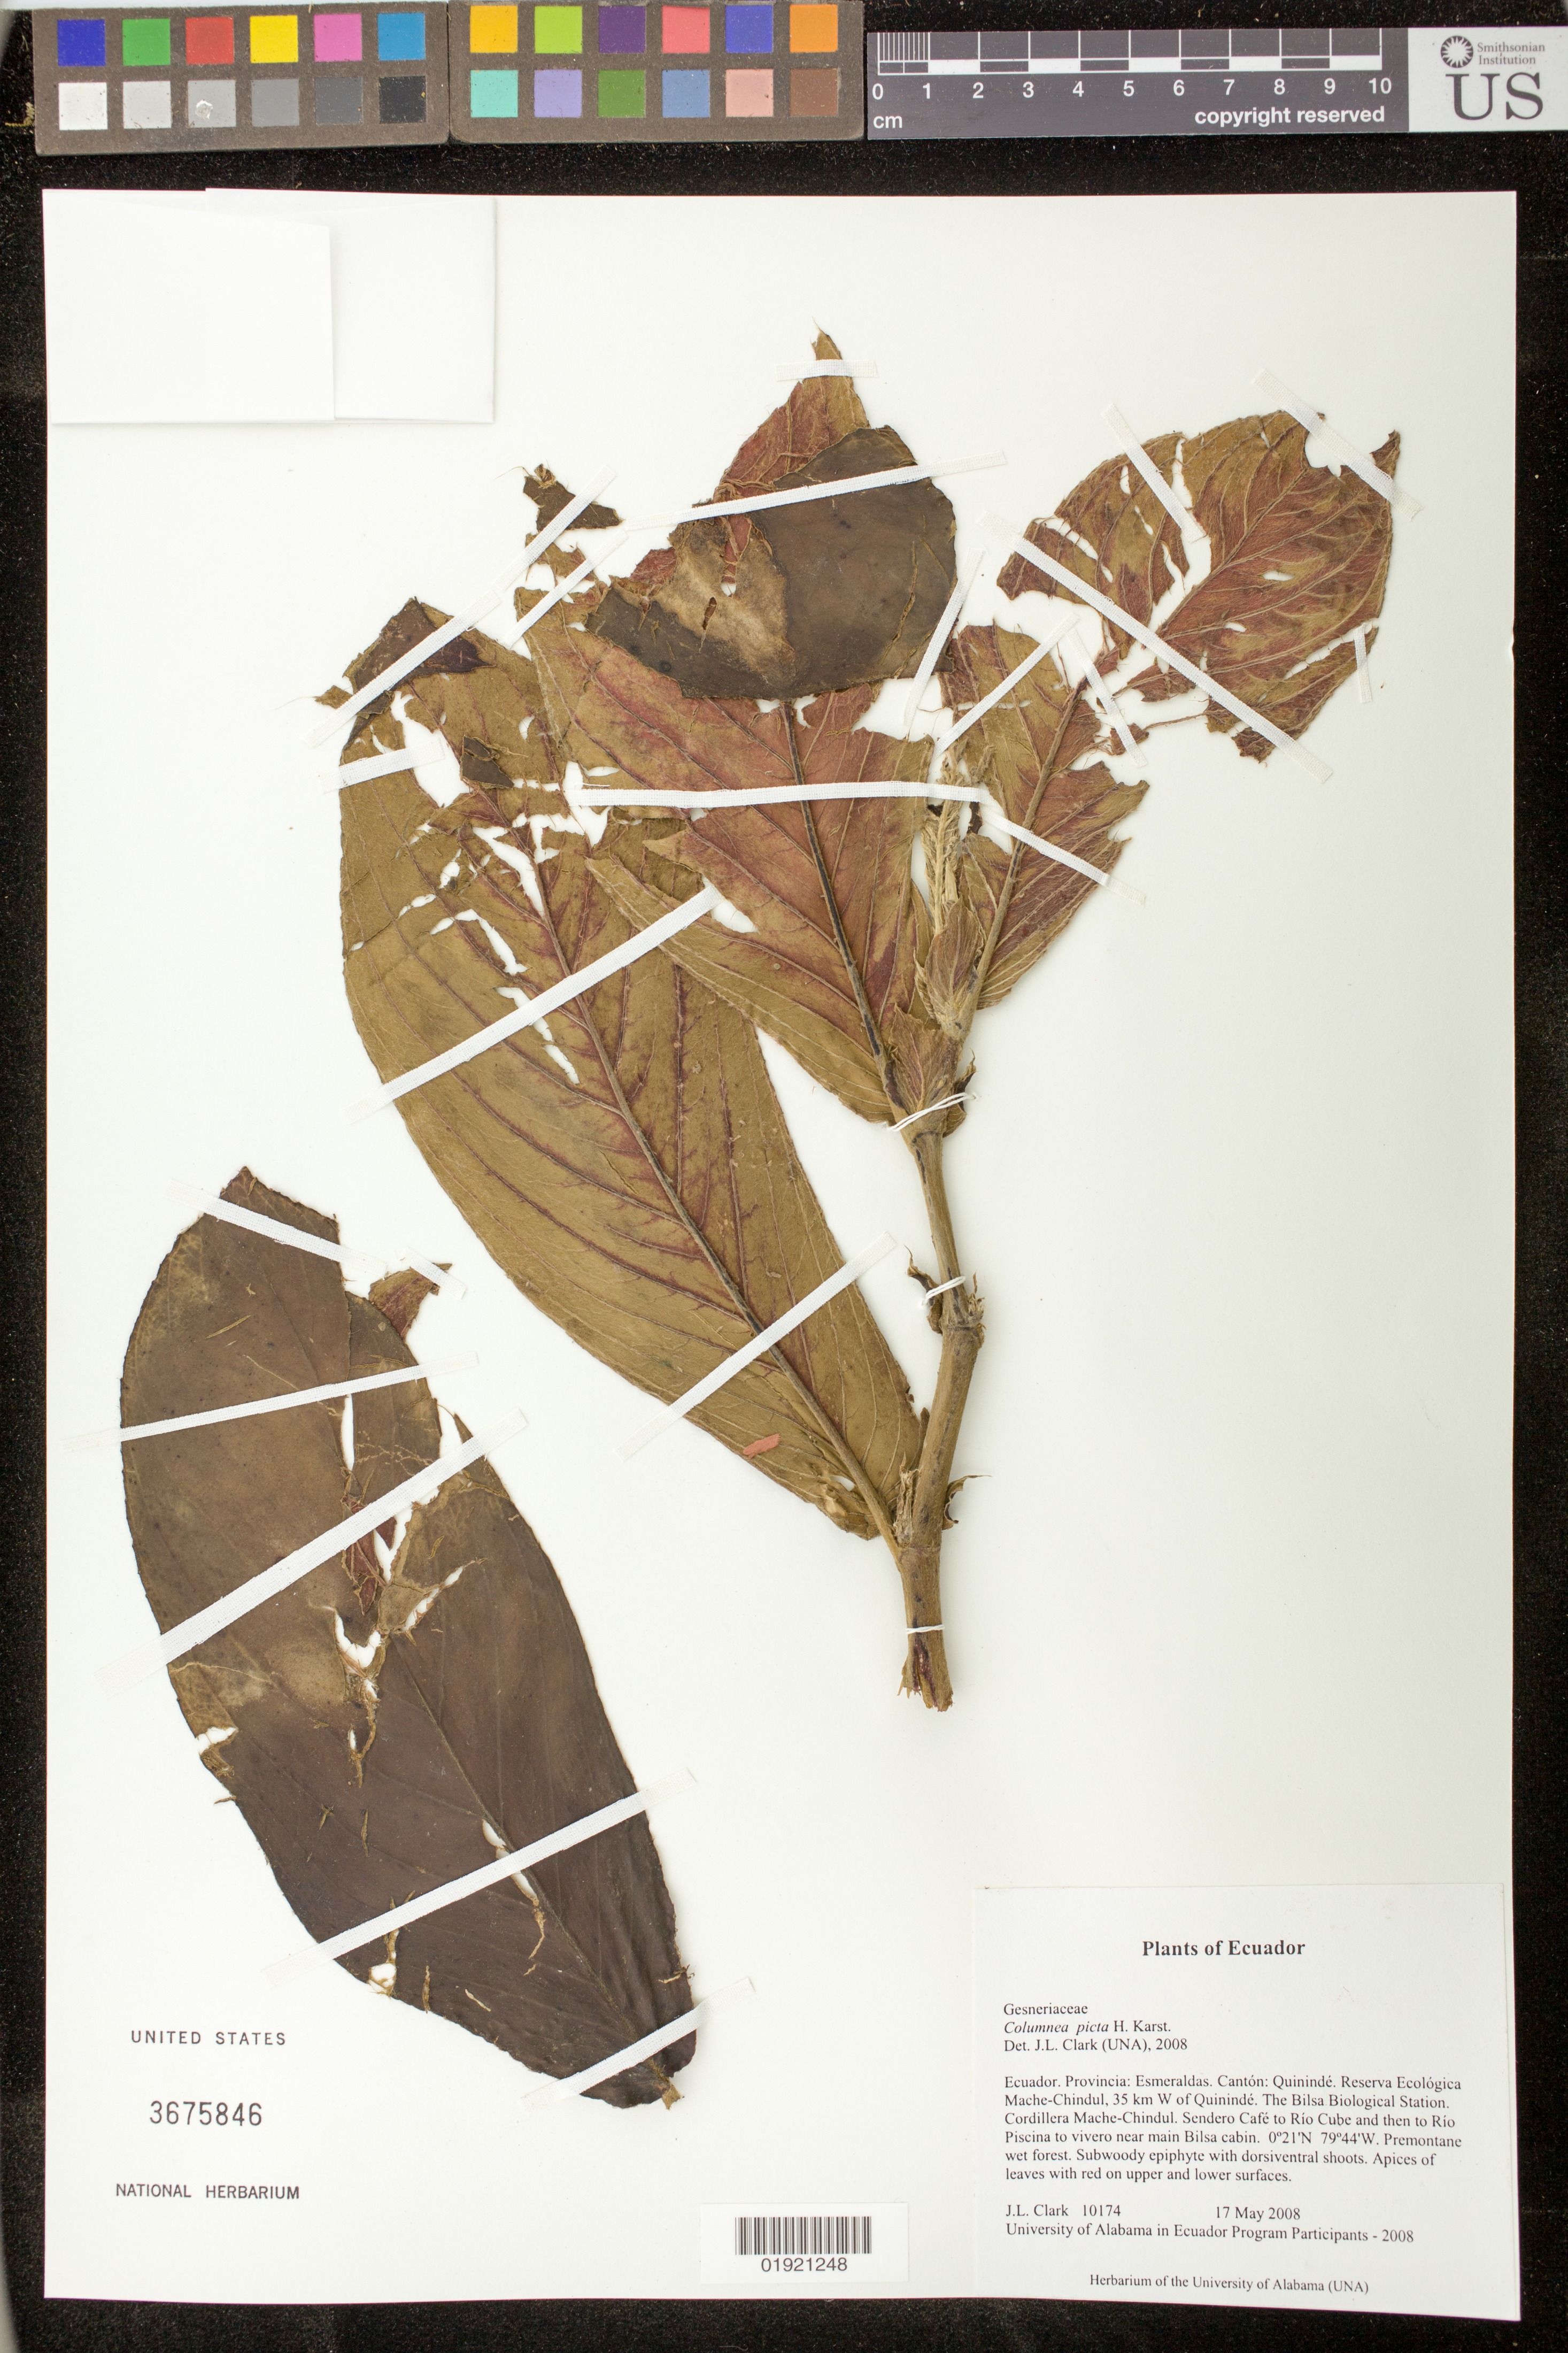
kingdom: Plantae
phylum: Tracheophyta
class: Magnoliopsida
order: Lamiales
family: Gesneriaceae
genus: Columnea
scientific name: Columnea karsteniana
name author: Singh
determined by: Skog, Laurence E.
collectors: J. L. Clark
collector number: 10174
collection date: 2008-05-17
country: Ecuador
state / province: Esmeraldas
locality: Canton: Quininde. Reserva Ecologica Mache-Chindul, 35 km W of Quininde. The Bilsa Biological Station. Cordillera Mache-Chindul. Sendero Cafe to Rio Cube and then to Rio Piscina to vivero near main Bilsa cabin.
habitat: Premontane wet forest.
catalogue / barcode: US 3675846